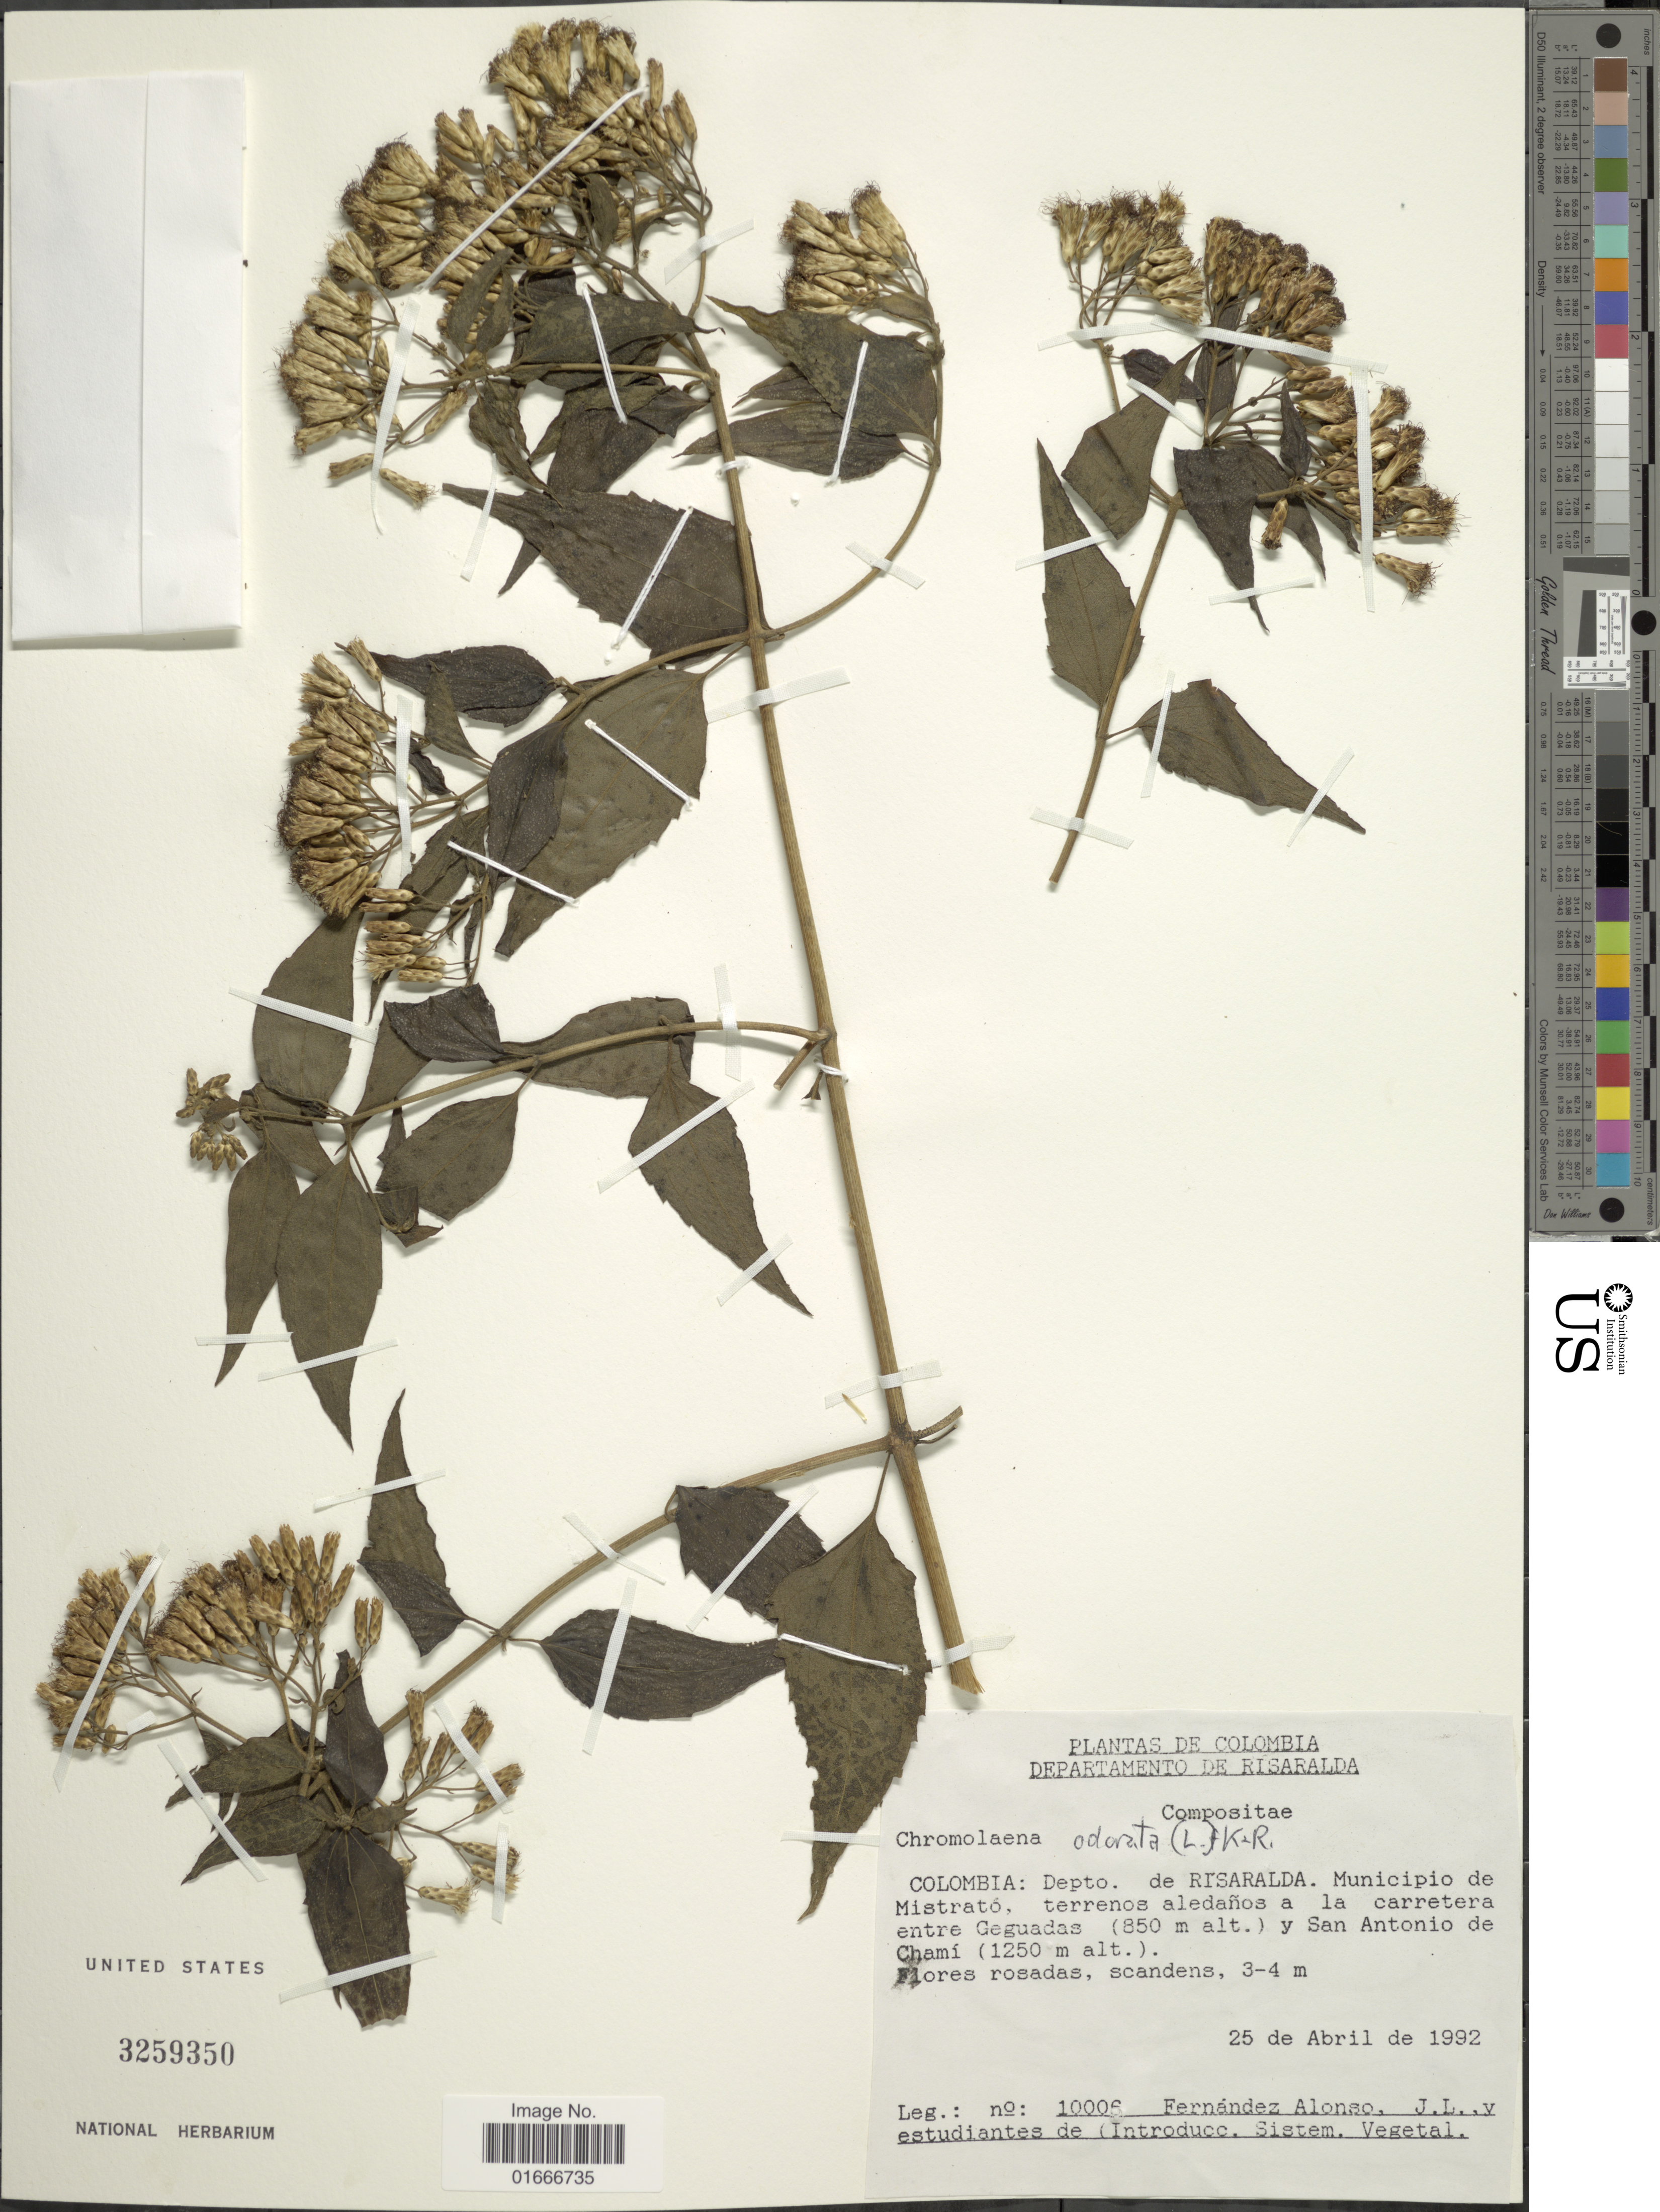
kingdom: Plantae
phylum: Tracheophyta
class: Magnoliopsida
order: Asterales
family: Asteraceae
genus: Chromolaena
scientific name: Chromolaena odorata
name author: (L.) R.M. King & H. Rob.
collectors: J. L. Fernández-Alonso & Estudiantes Sistematica Vegetal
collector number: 10006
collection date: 1992-04-25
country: Colombia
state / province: Risaralda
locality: Municipio de Mistrato, terrenos aledanos a la carretera entre Geguadas y San Antonio de Chami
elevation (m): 850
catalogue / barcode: US 3259350